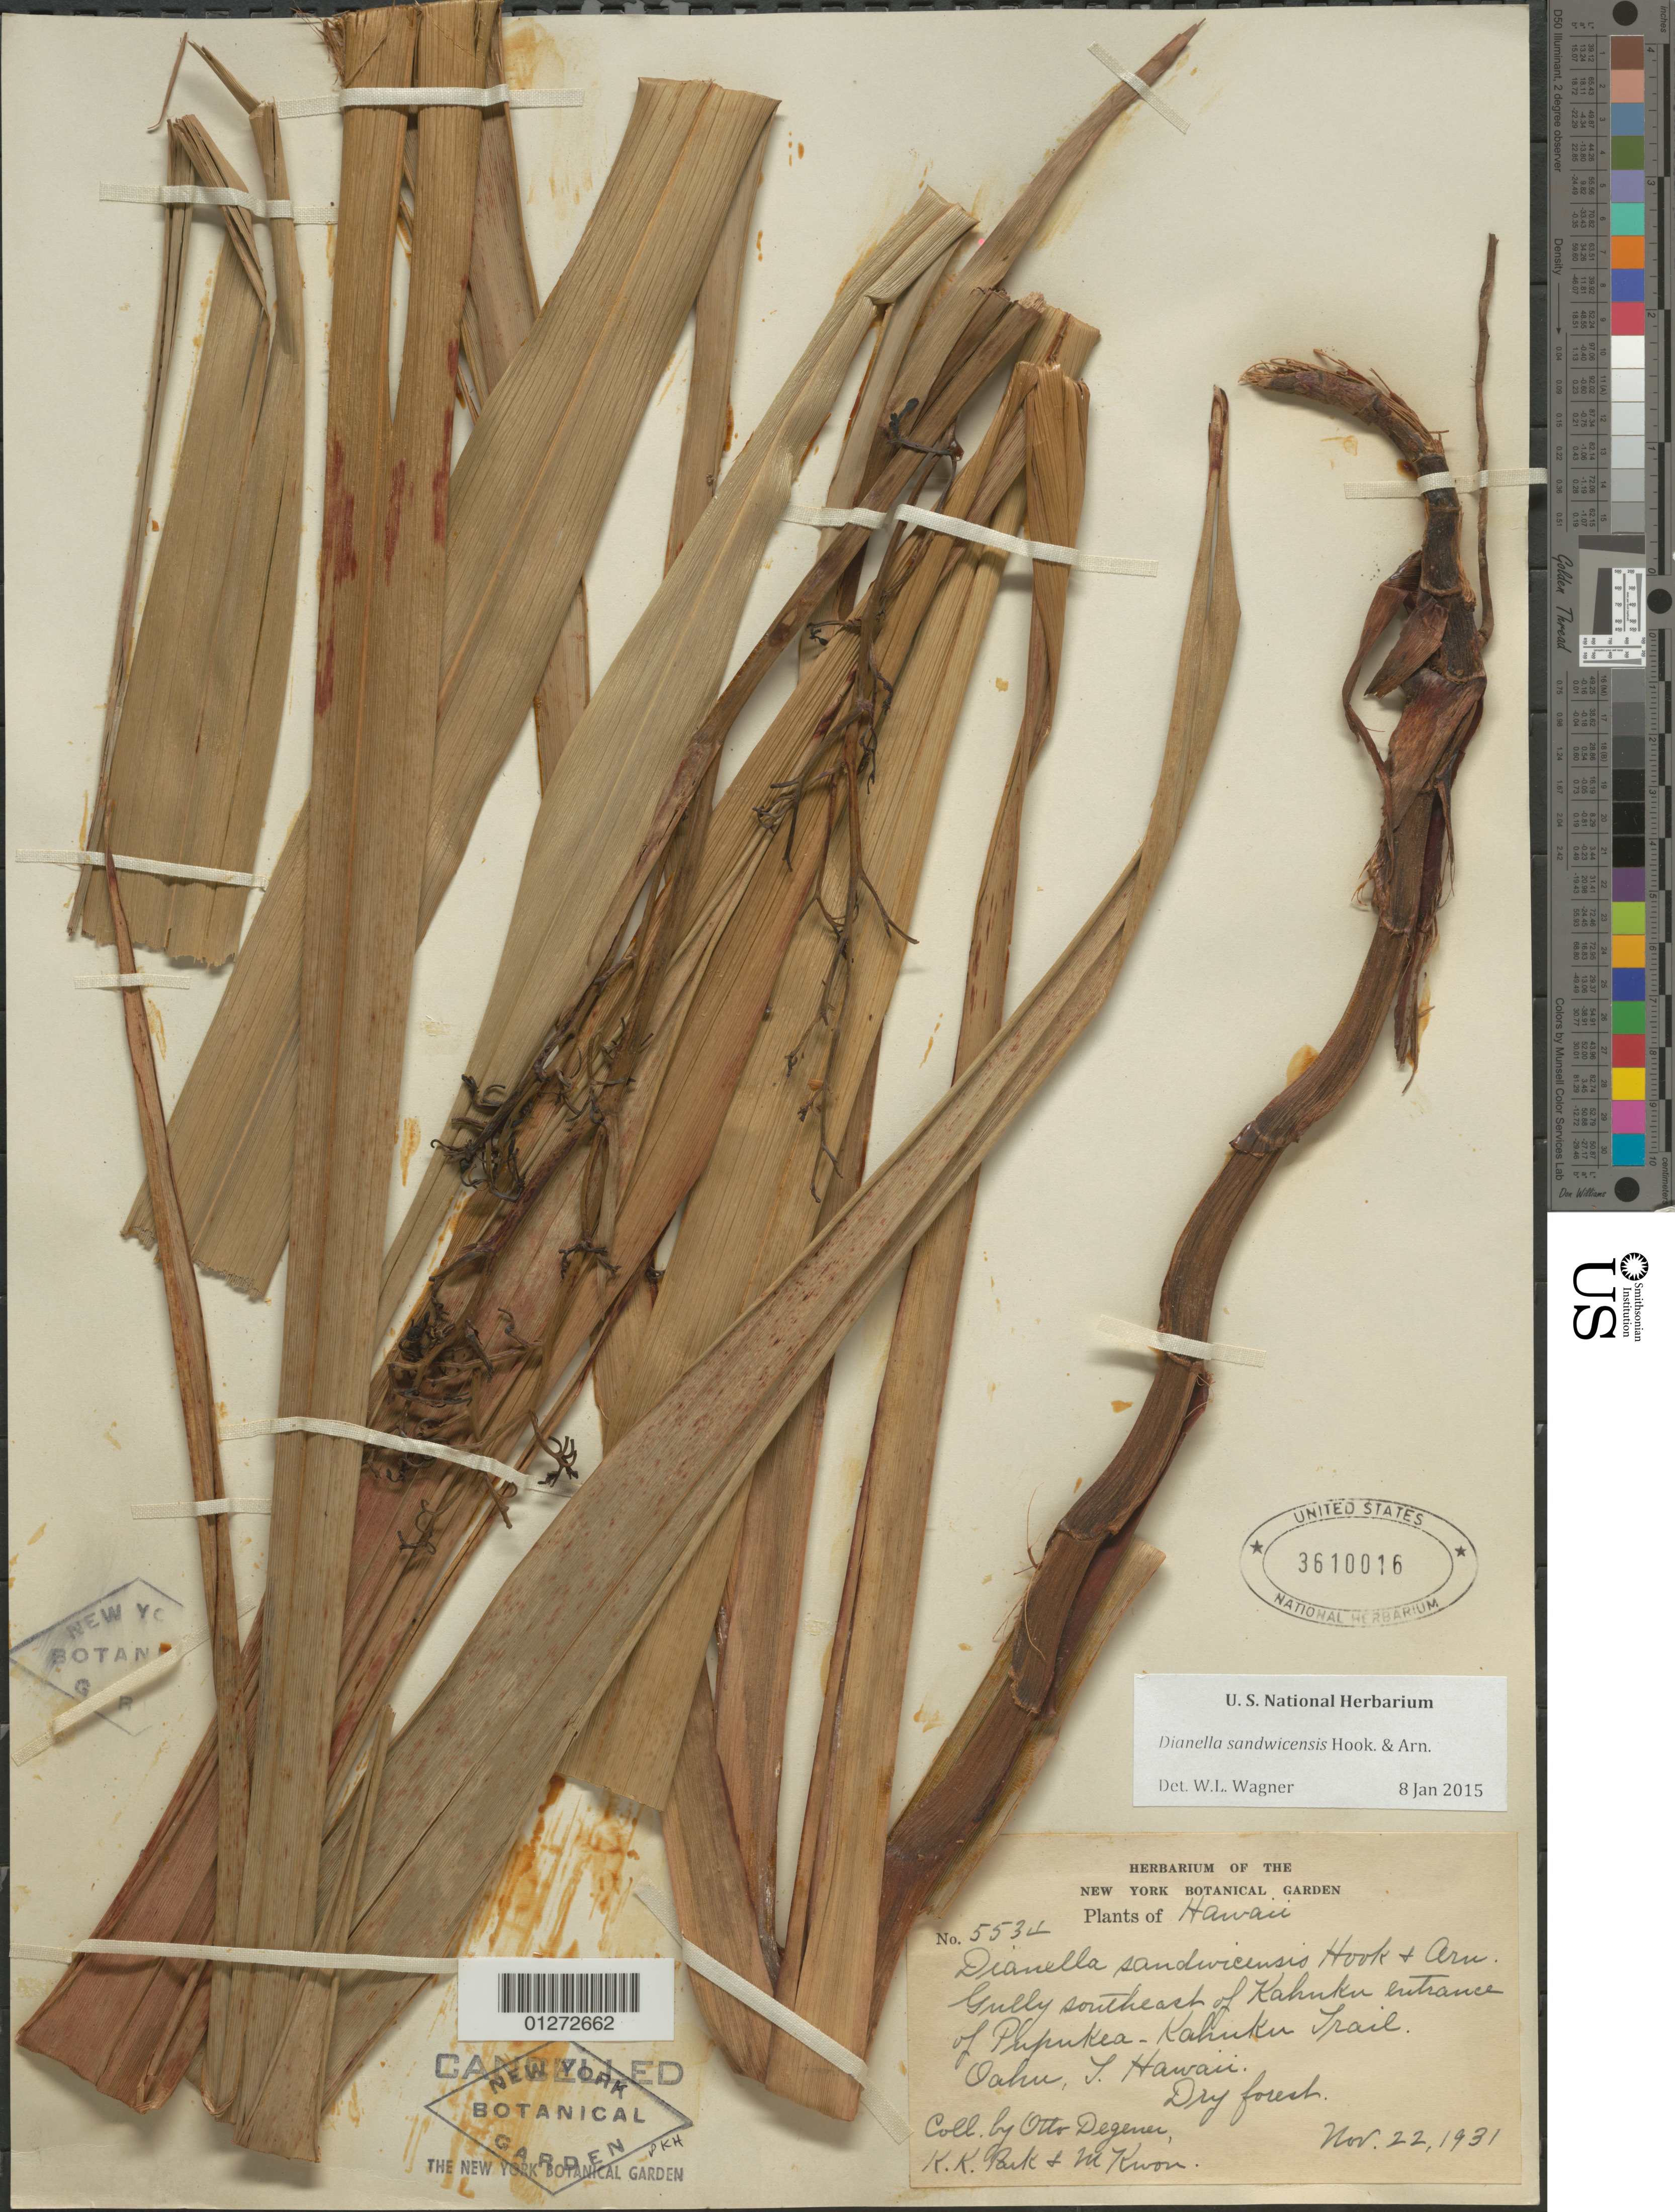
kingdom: Plantae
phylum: Tracheophyta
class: Liliopsida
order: Asparagales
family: Asphodelaceae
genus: Dianella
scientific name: Dianella sandwicensis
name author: Hook. & Arn.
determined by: Wagner, W. L., (BOT), Smithsonian Institution - National Museum of Natural History (UNITED STATES)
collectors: O. Degener, K. Park & M. Kwon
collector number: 5534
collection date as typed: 22 Nov 1931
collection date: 1931-11-22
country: United States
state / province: Hawaii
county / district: Honolulu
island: Oahu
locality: Gully SE of Kahuku entrance of Pupukea-Kahuku Trail.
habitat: Dry forest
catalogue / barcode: US 3610016